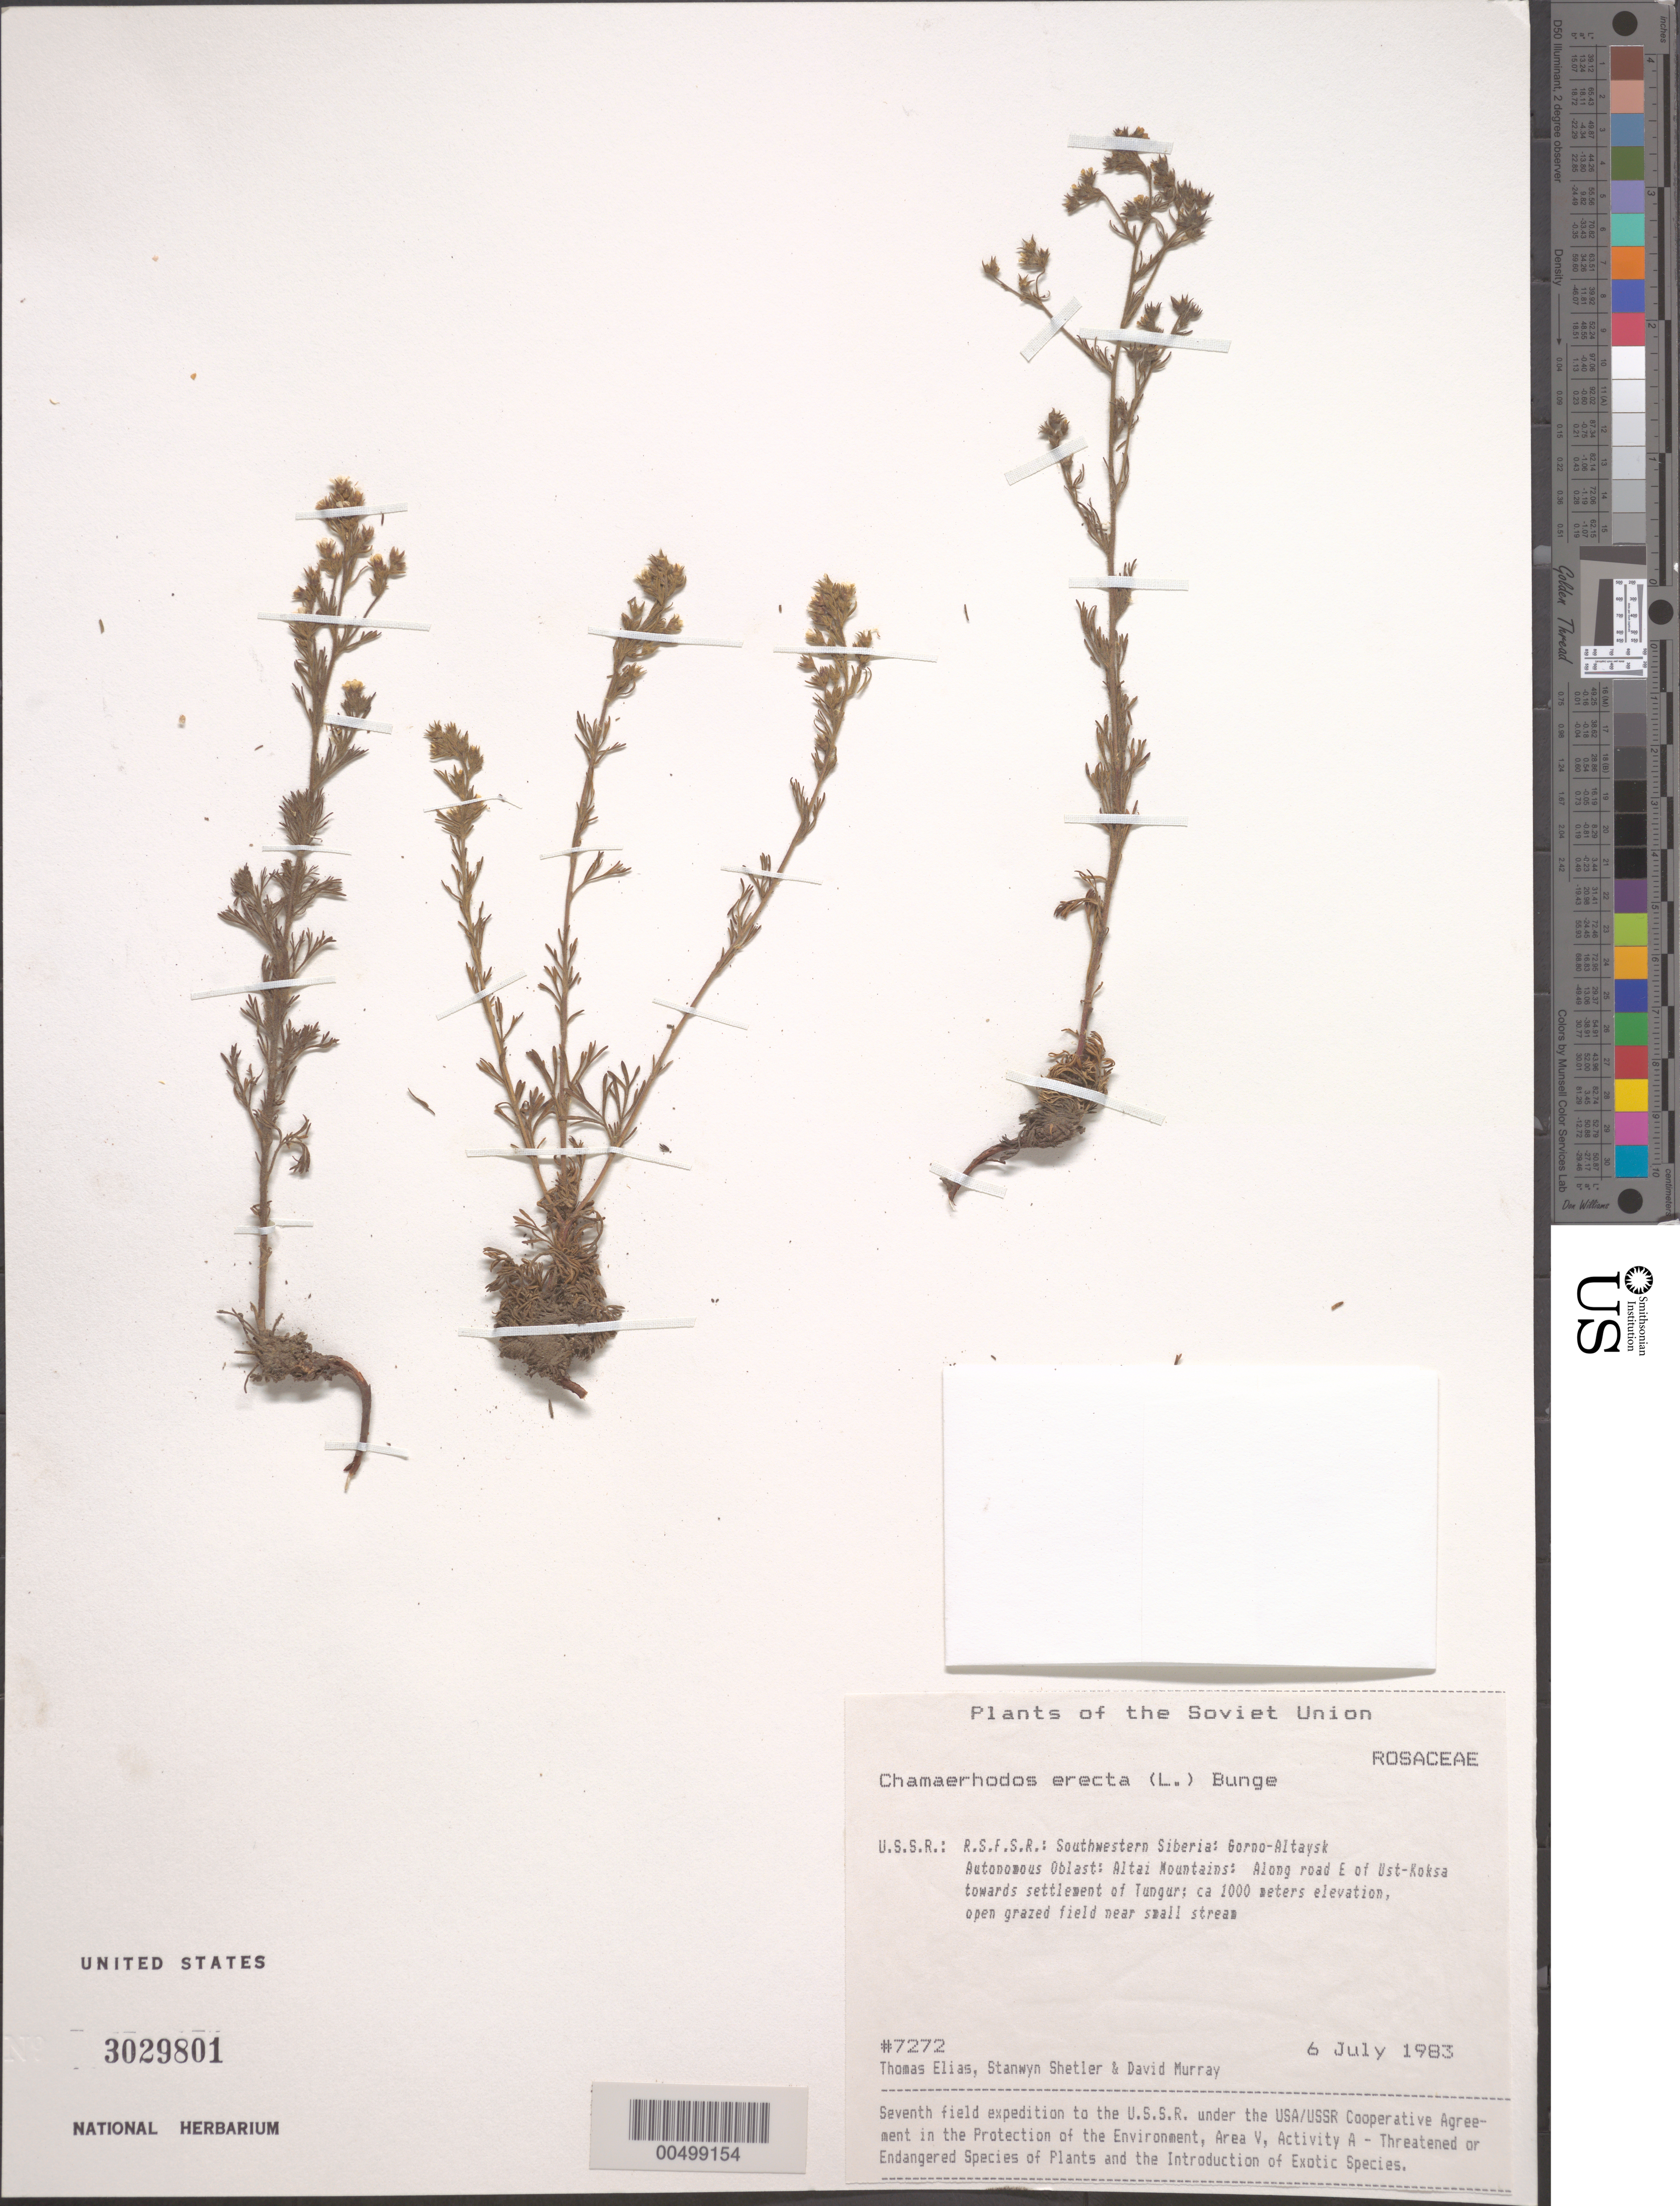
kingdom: Plantae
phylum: Tracheophyta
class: Magnoliopsida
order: Rosales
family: Rosaceae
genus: Chamaerhodos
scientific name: Chamaerhodos erecta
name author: (L.) Bunge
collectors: T. Elias, S. Shetler & D. F. Murray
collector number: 7272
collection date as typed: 06 Jul 1983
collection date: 1983-07-06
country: Russian Federation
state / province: Altai Republic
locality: Altai Mountains, along road E of Ust-Koksa, towards settlement of Tungur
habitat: open grazed field near small stream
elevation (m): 1000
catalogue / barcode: US 3029801